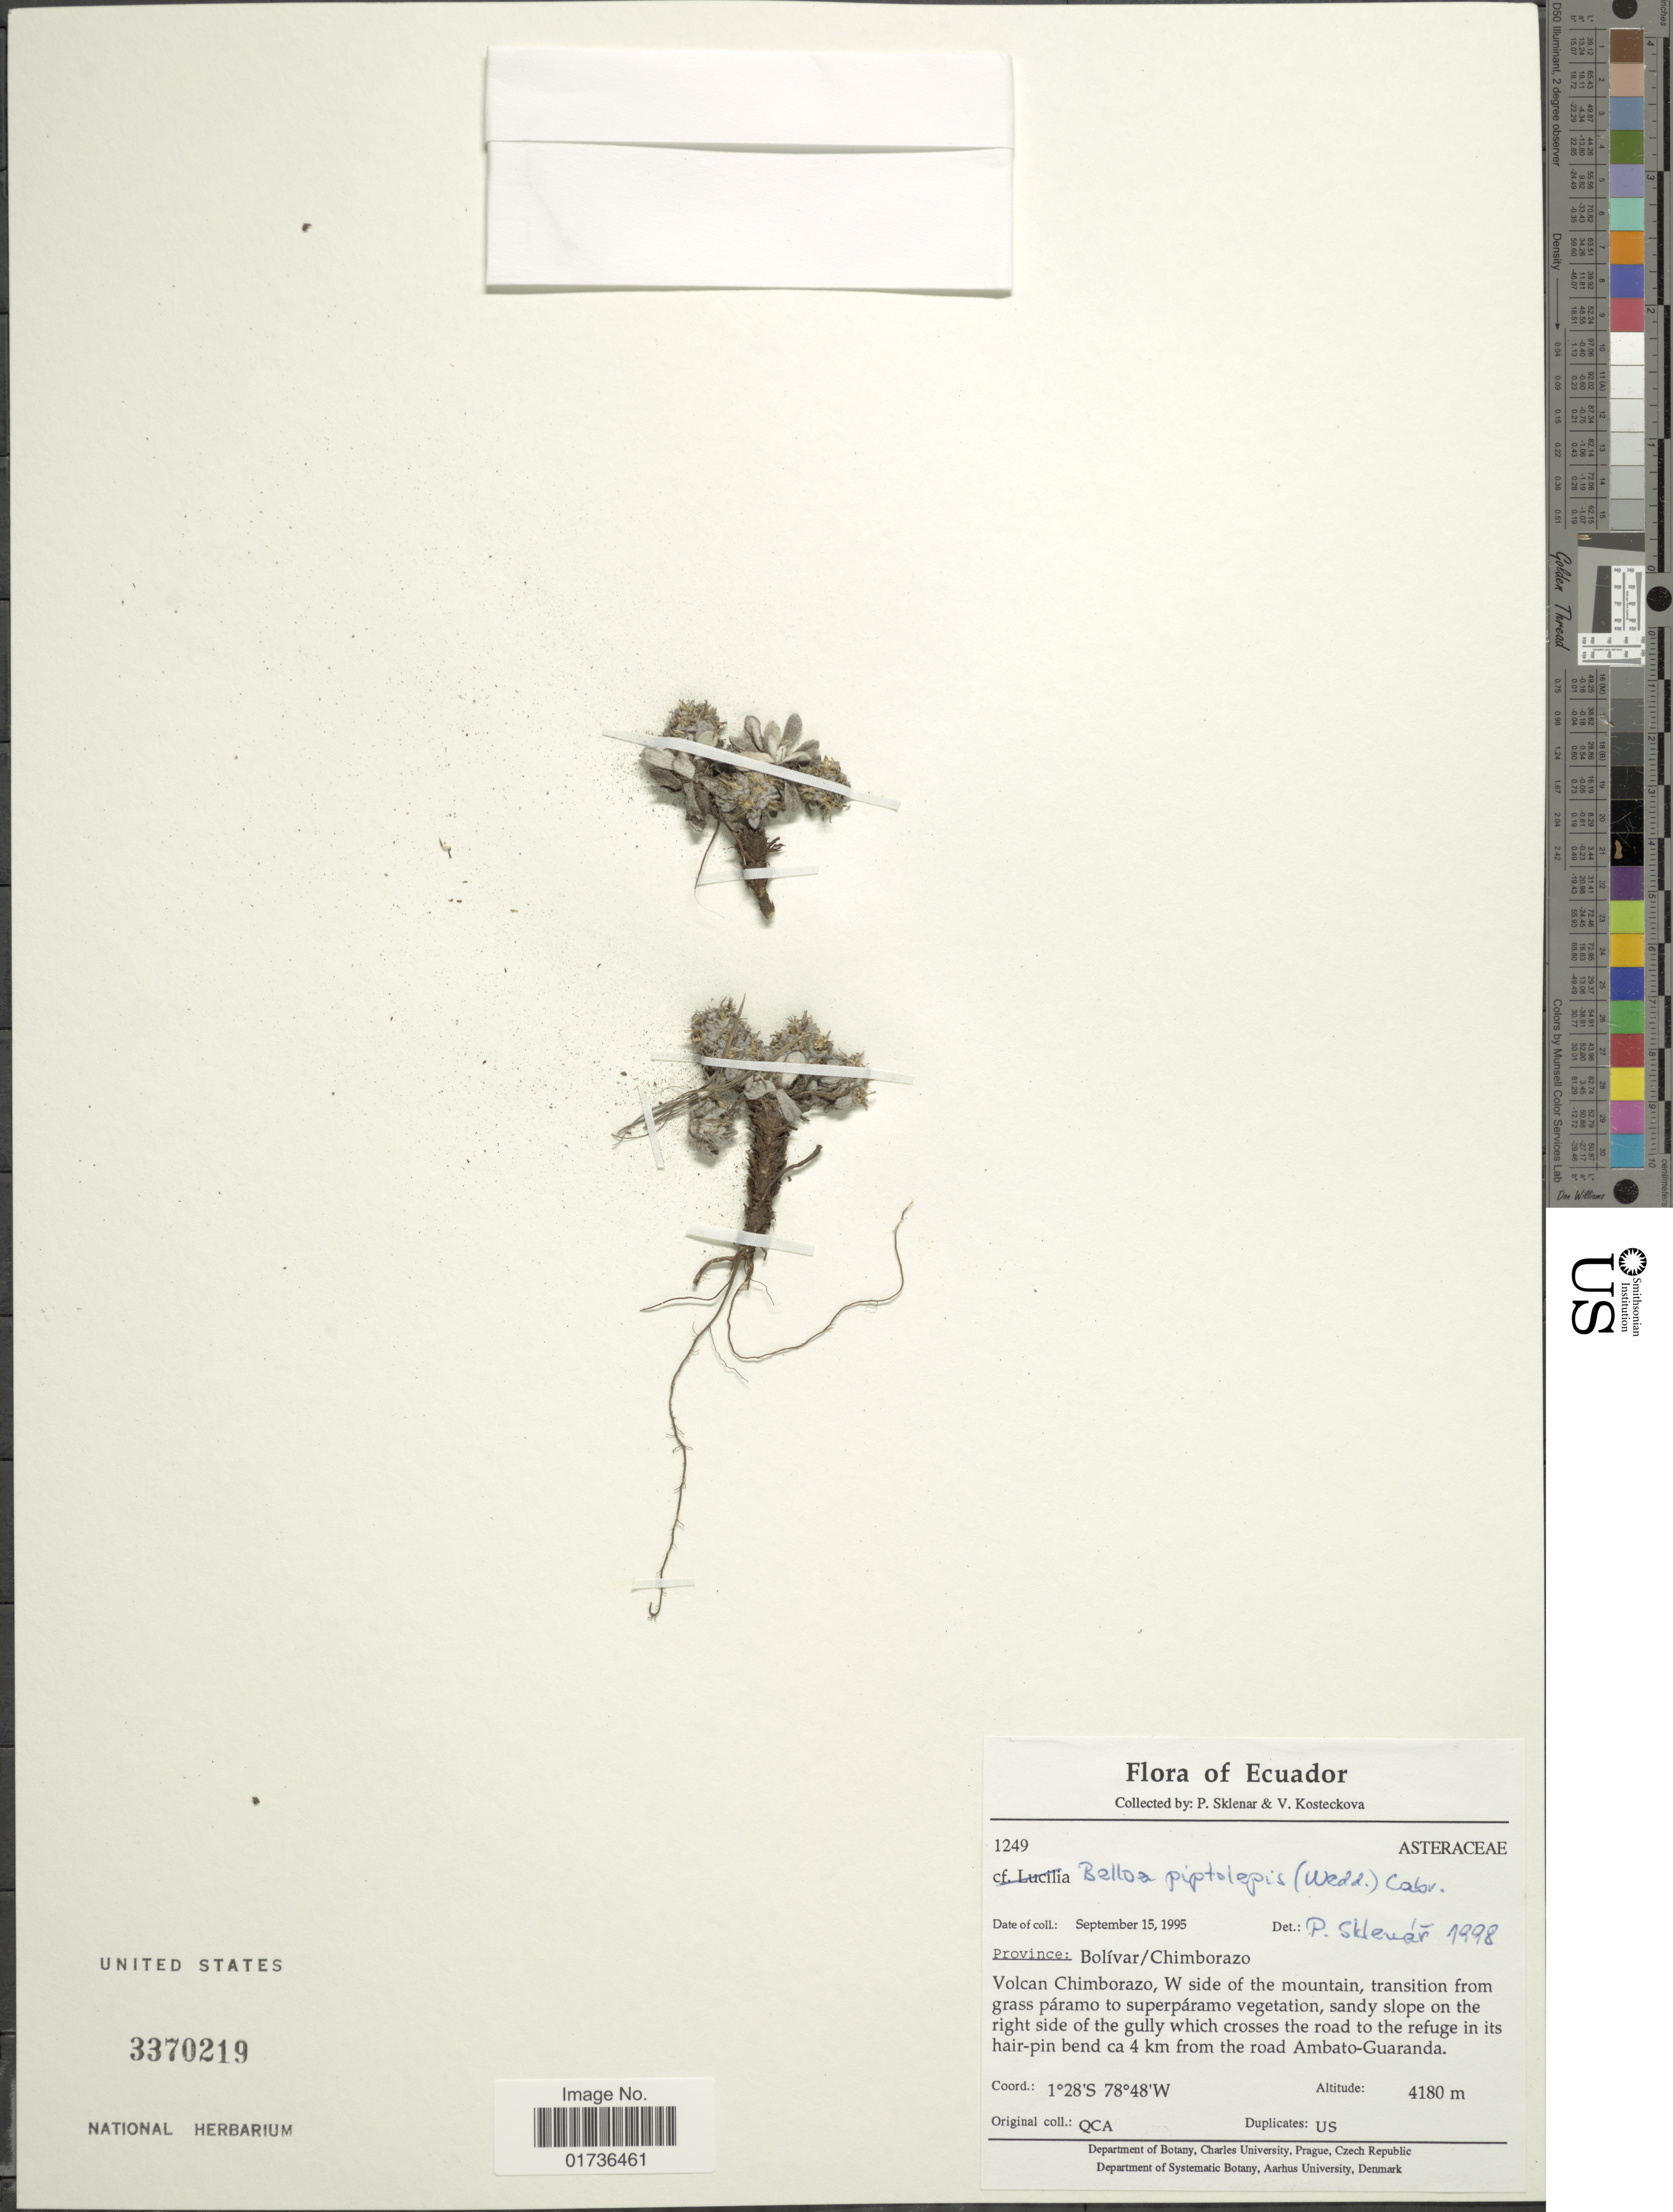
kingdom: Plantae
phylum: Tracheophyta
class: Magnoliopsida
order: Asterales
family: Asteraceae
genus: Mniodes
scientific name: Mniodes piptolepis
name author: (Wedd.) S.E. Freire et al.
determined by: Dillon, M. O.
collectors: P. Sklenár & V. Kosteckova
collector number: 1249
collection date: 1995-09-15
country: Ecuador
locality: Province: Bolívar/Chimborazo, Volcan Chimborazo, W side of the mountain, transition from grass páramo to superpáramo vegetation, sandy slope on the right side of the gully which crosses the road to the refuge in its hair-pin bend ca 4 km from the road Ambato-Guaranda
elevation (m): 4180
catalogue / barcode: US 3370219